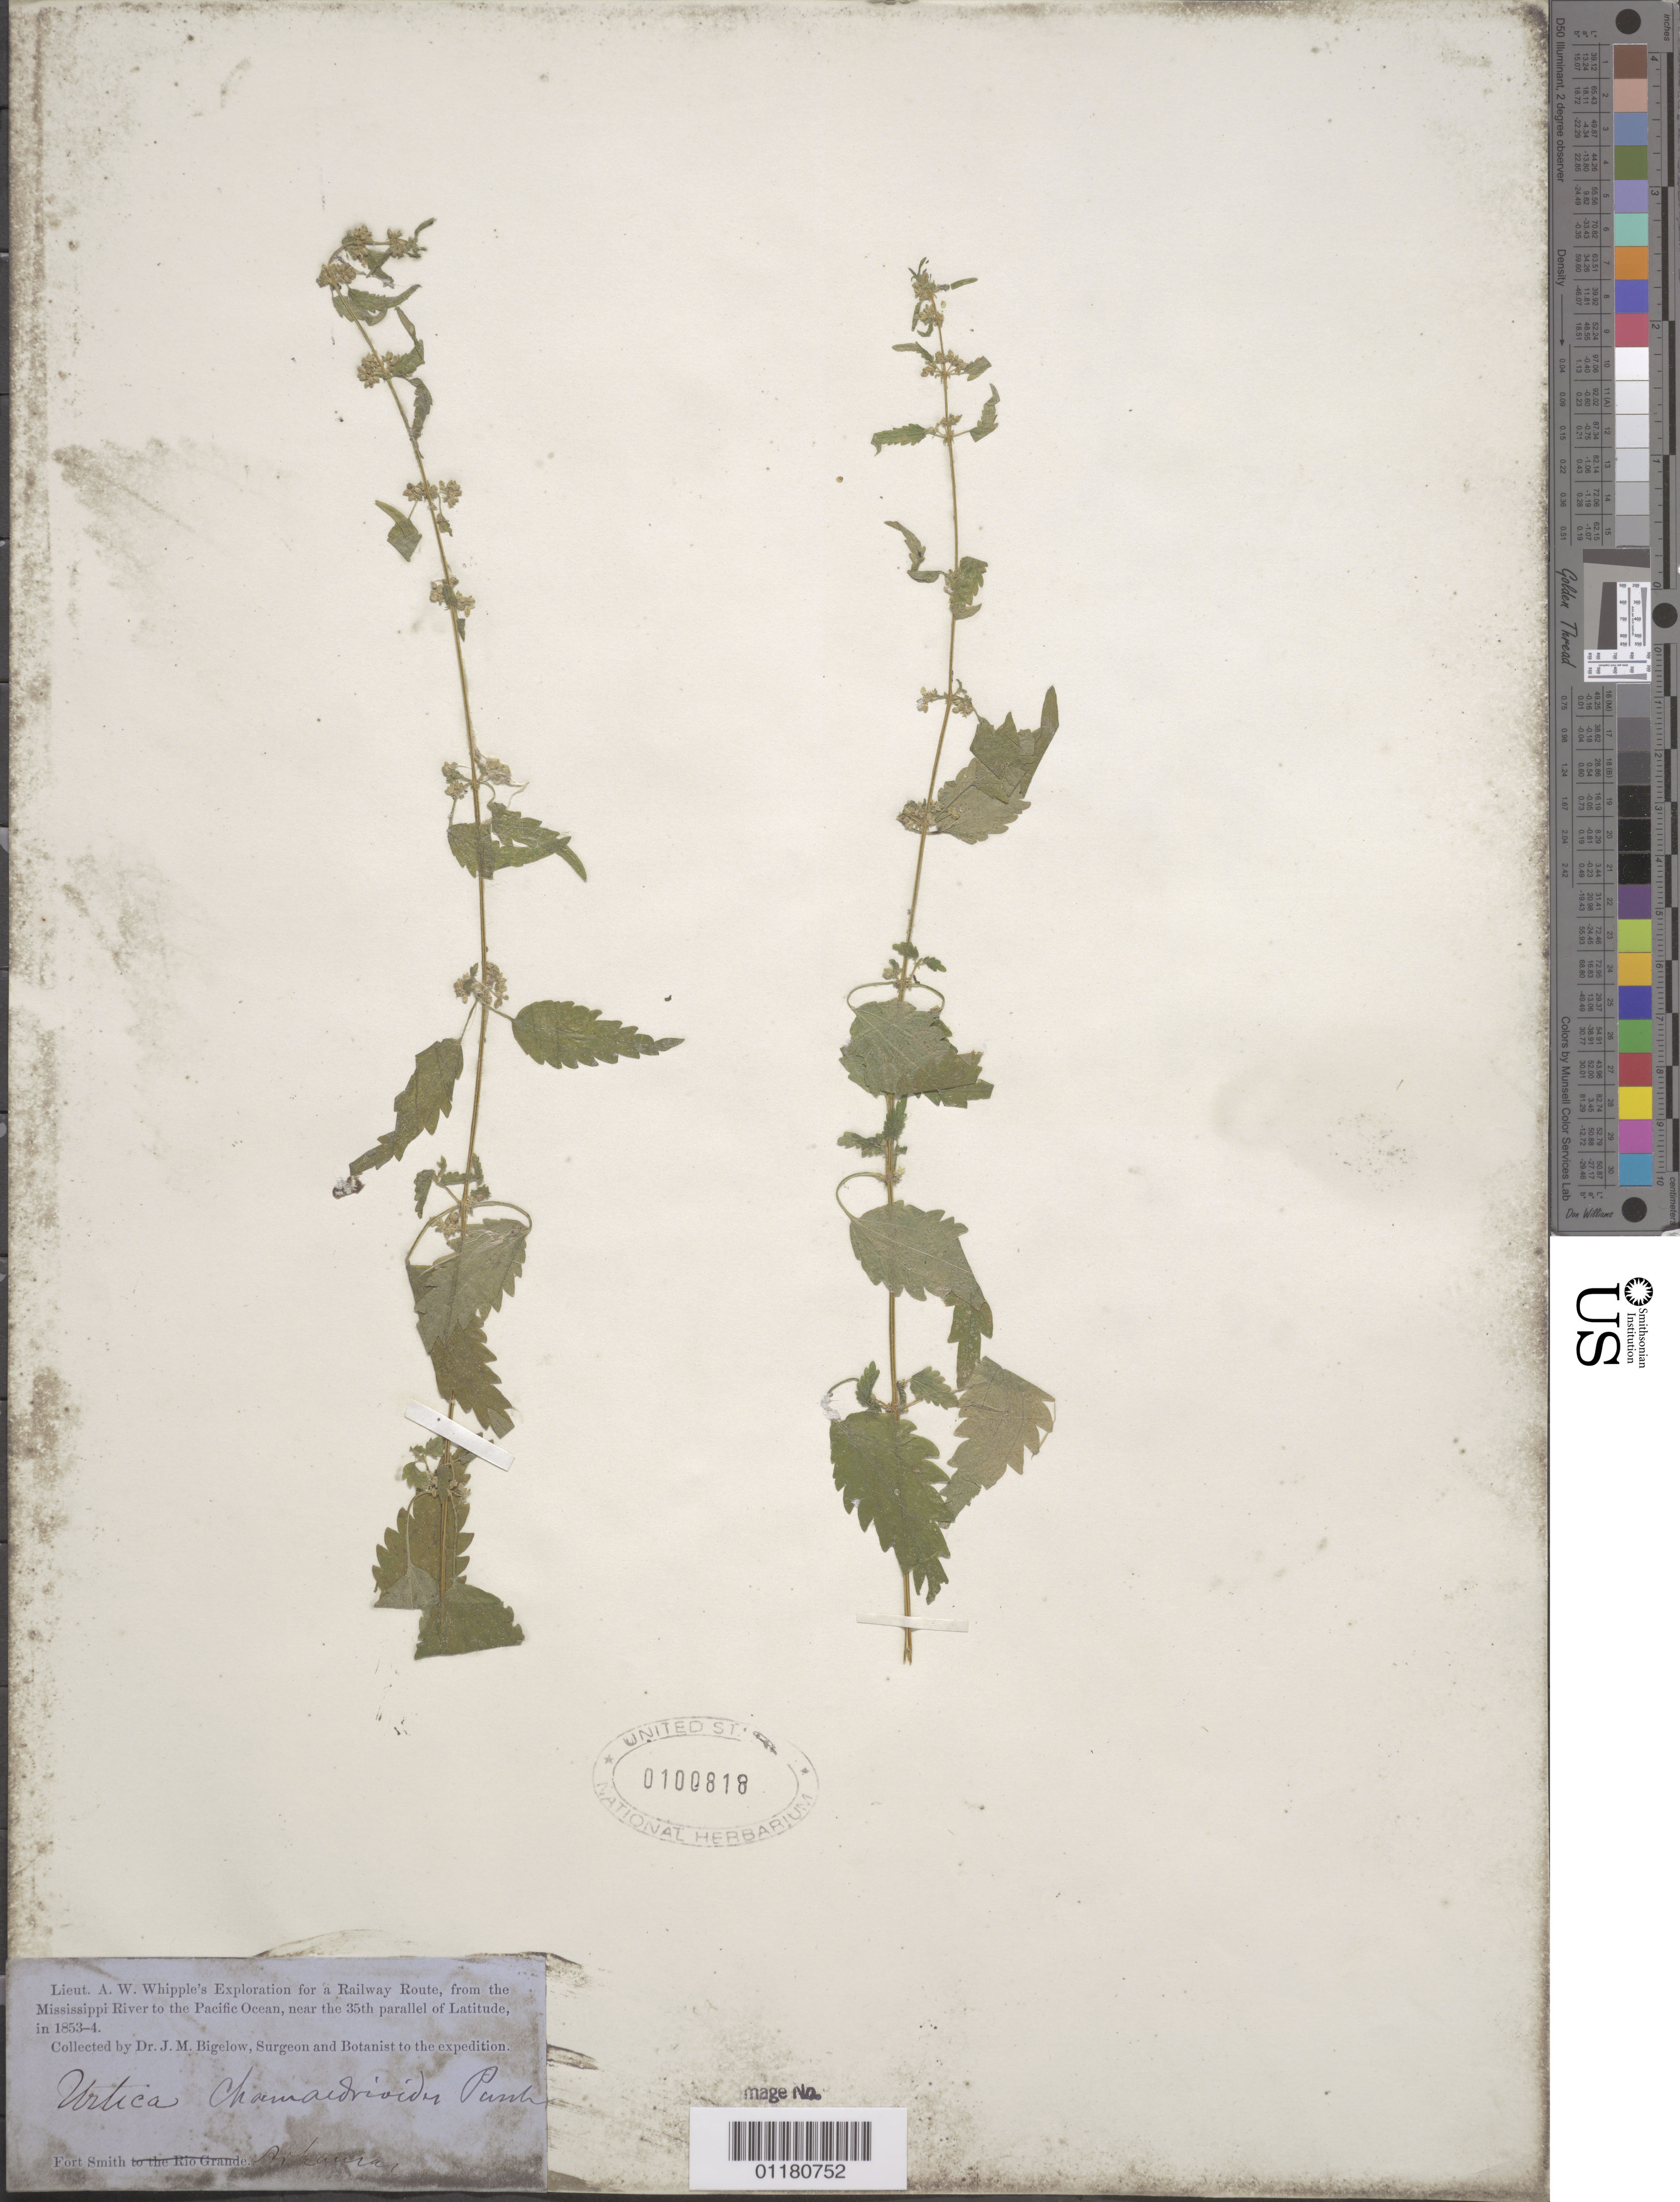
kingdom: Plantae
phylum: Tracheophyta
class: Magnoliopsida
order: Rosales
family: Urticaceae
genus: Urtica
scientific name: Urtica chamaedryoides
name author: Pursh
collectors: J. M. Bigelow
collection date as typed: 1853 to -- --- 1854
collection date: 1853/1854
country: United States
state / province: Arkansas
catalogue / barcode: US 100818